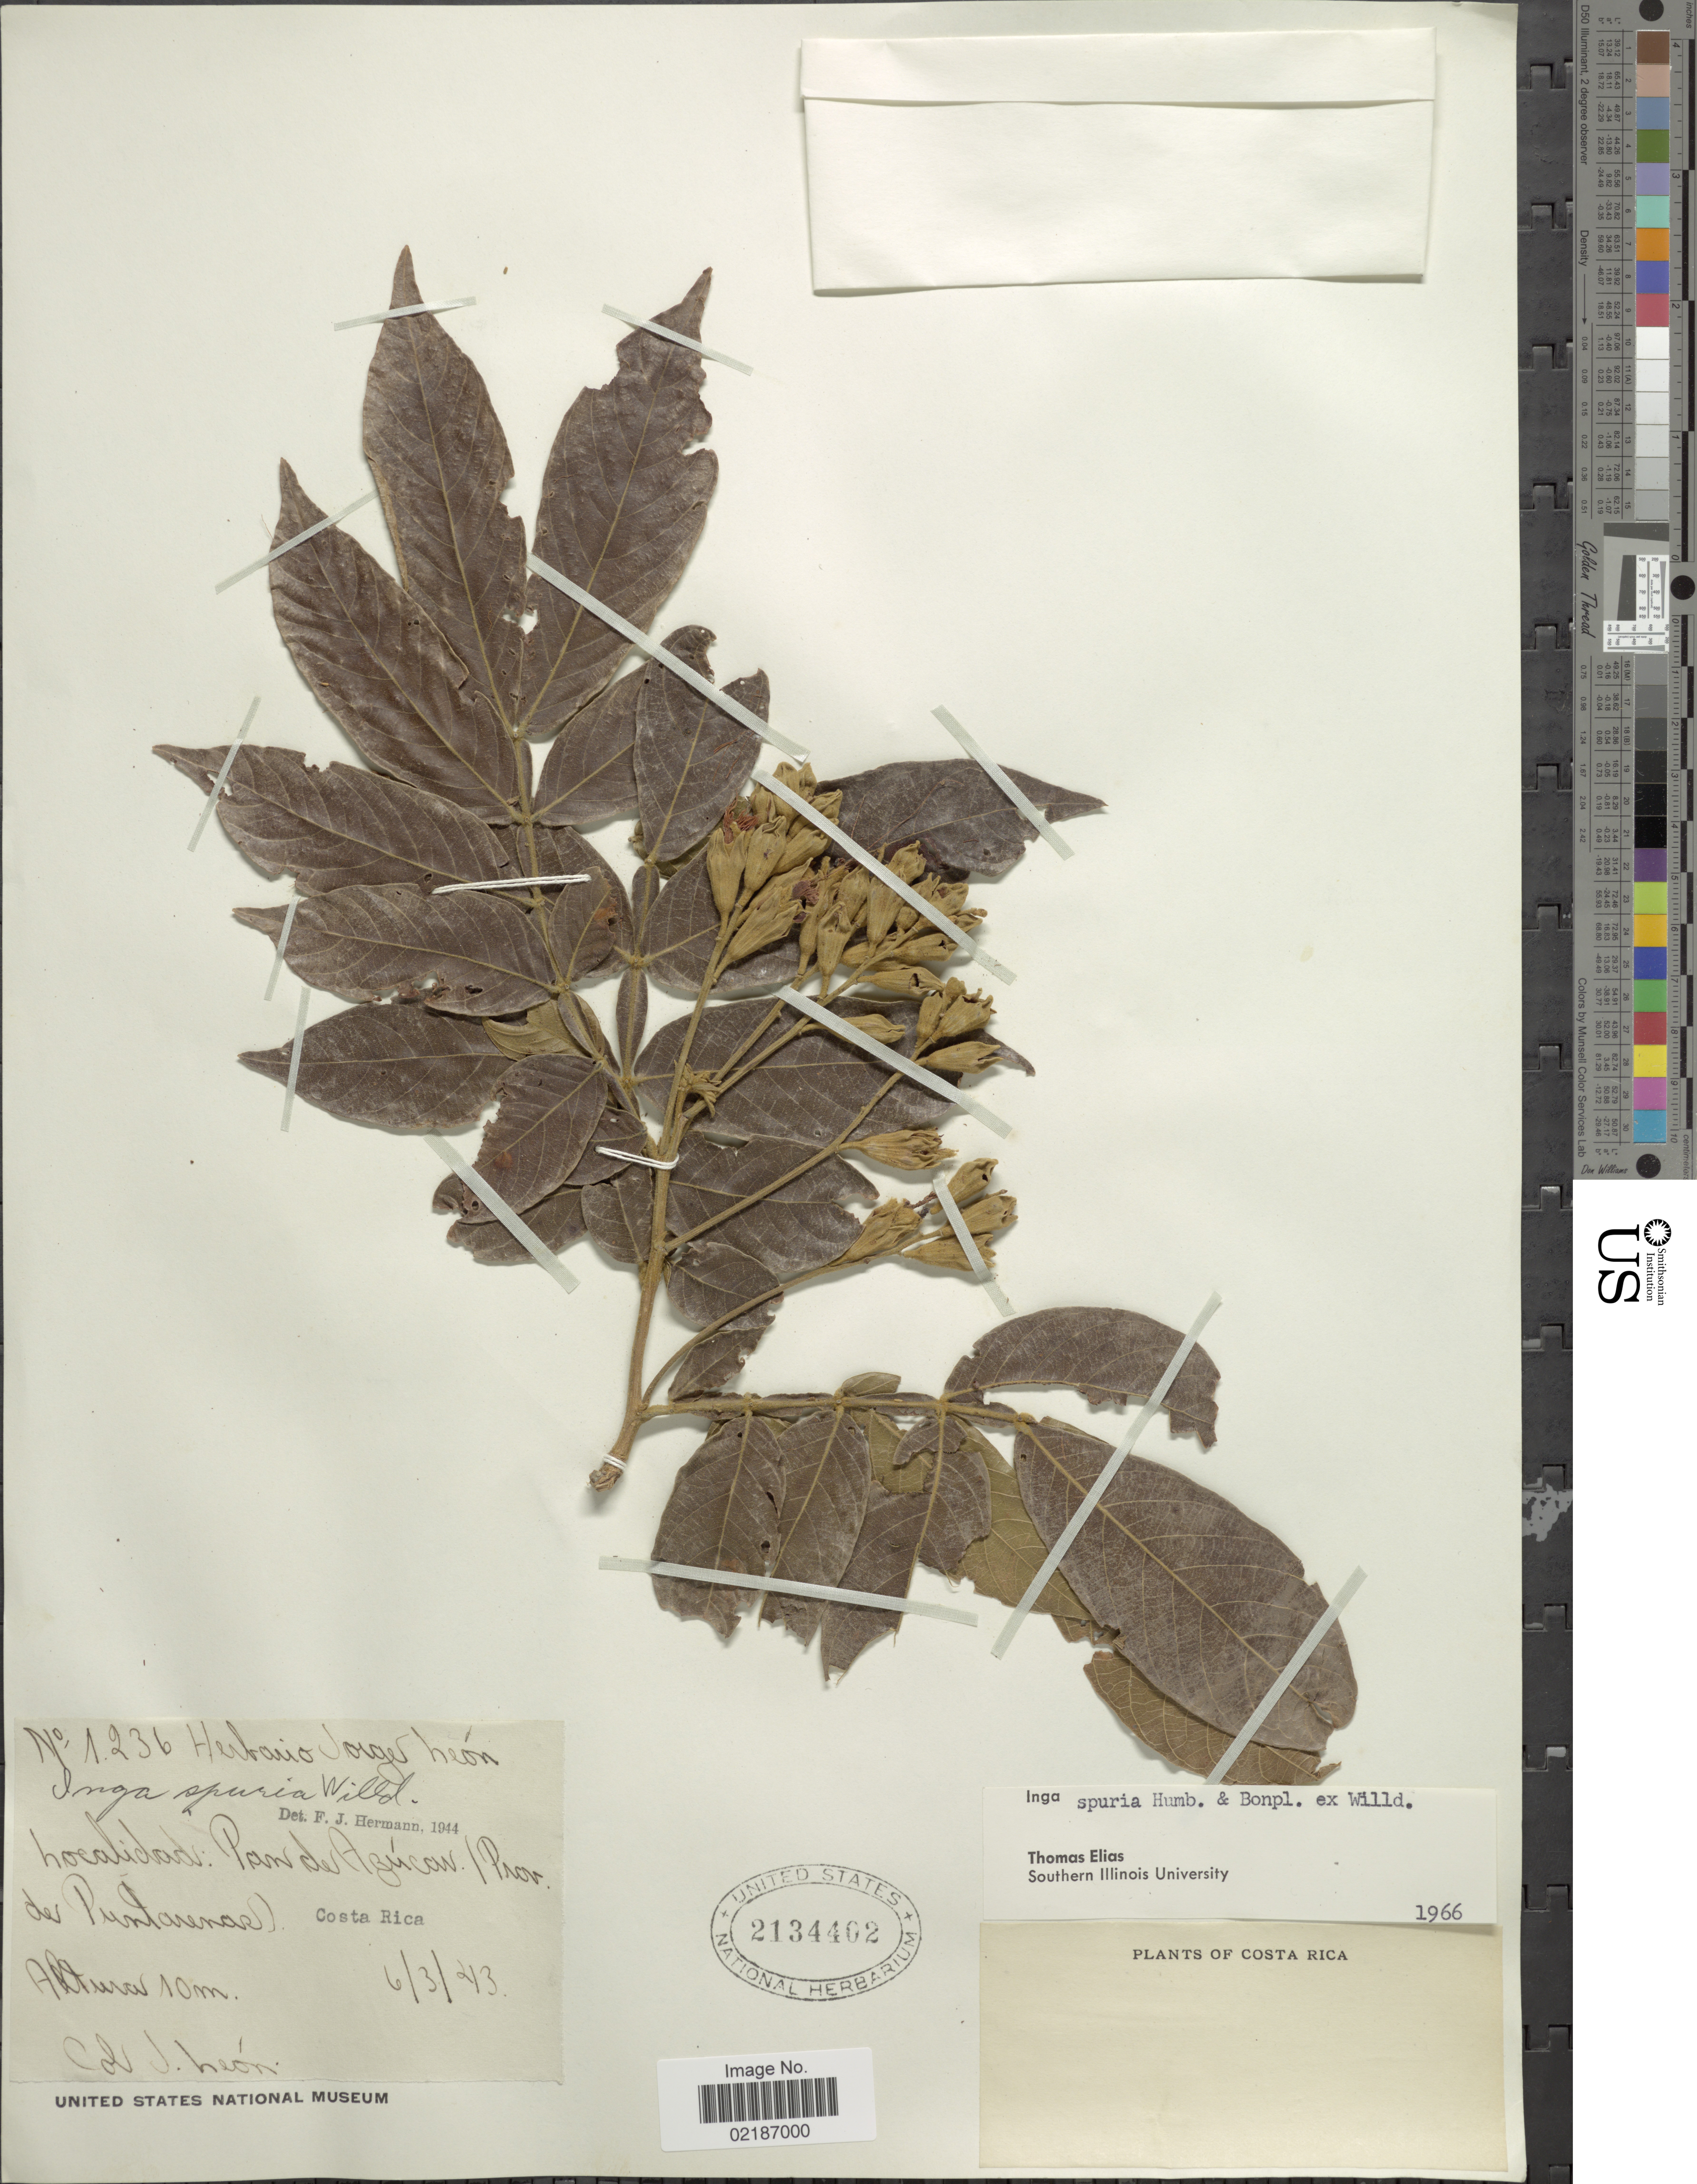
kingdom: Plantae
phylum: Tracheophyta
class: Magnoliopsida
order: Fabales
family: Fabaceae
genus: Inga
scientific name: Inga vera subsp. vera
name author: Willd.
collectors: J. León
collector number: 1236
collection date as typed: Transcribed d/m/y: 6/3/43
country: Costa Rica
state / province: Puntarenas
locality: Pan de Azucar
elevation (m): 10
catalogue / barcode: US 2134402